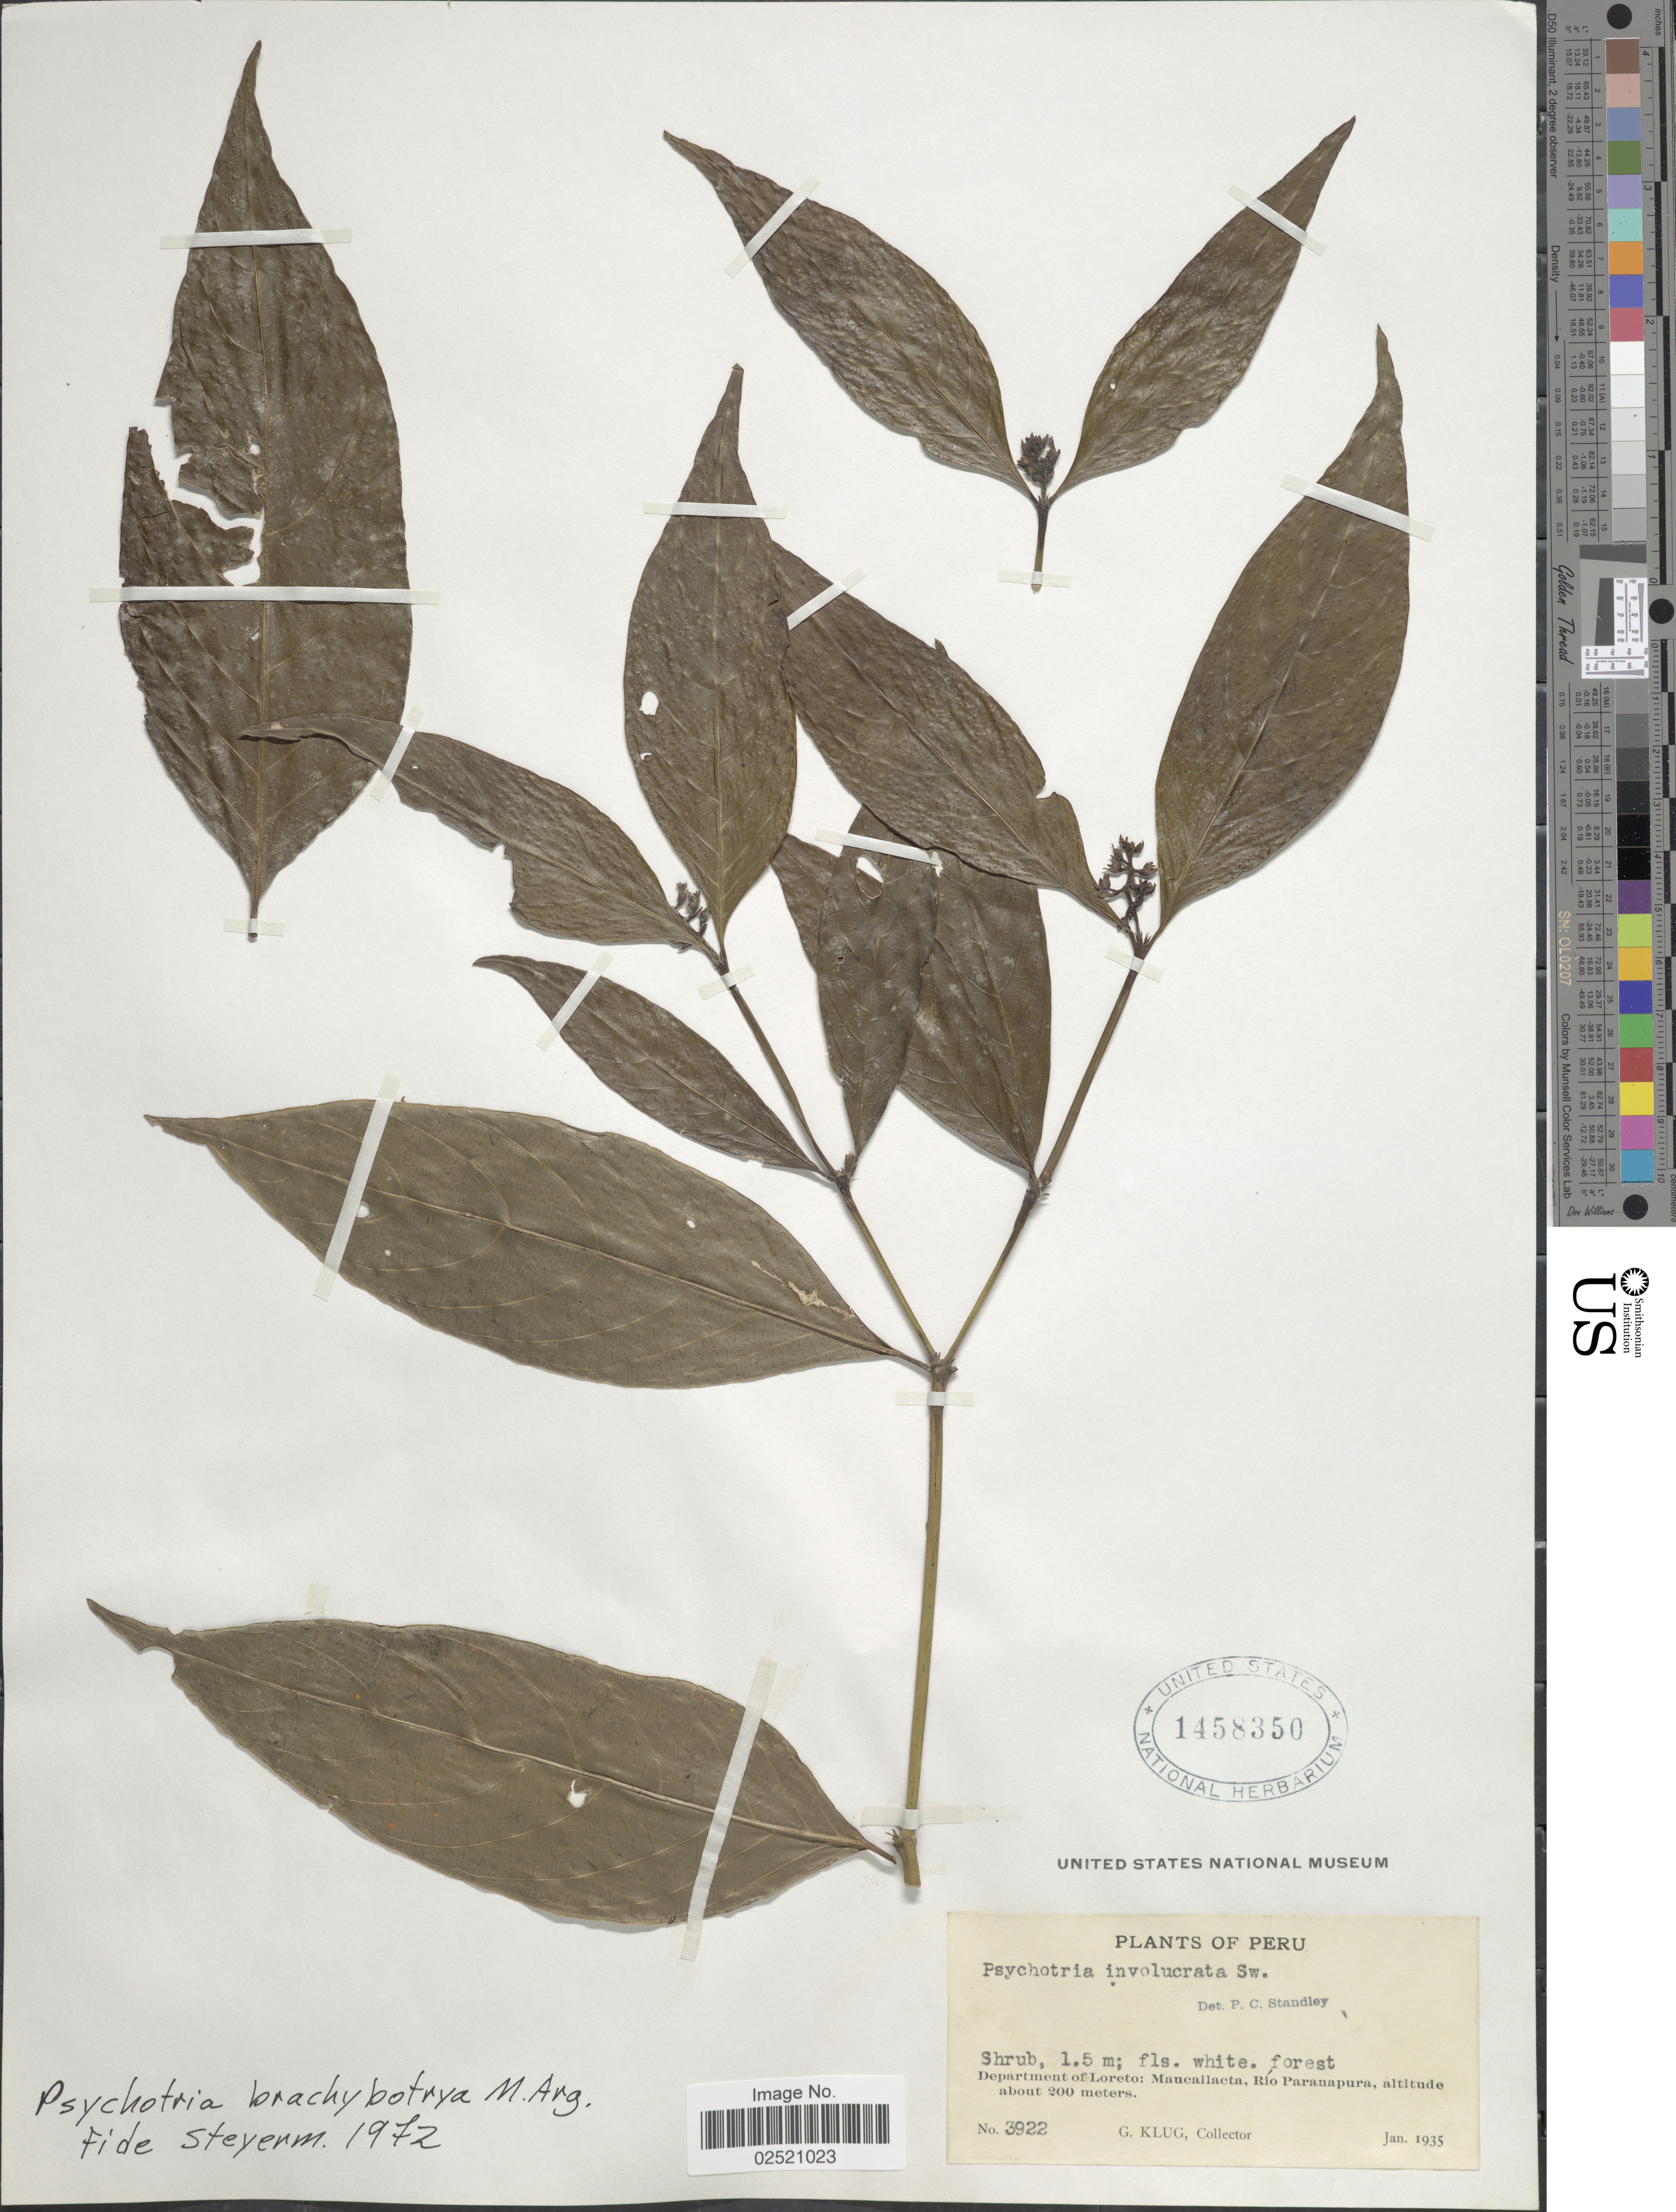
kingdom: Plantae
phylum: Tracheophyta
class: Magnoliopsida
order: Gentianales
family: Rubiaceae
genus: Psychotria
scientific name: Psychotria brachybotrya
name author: Müll. Arg.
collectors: G. Klug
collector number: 3922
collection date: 1935-01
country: Peru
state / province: Loreto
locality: Maucallacta, Rio Paranapura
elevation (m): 200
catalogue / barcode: US 1458350